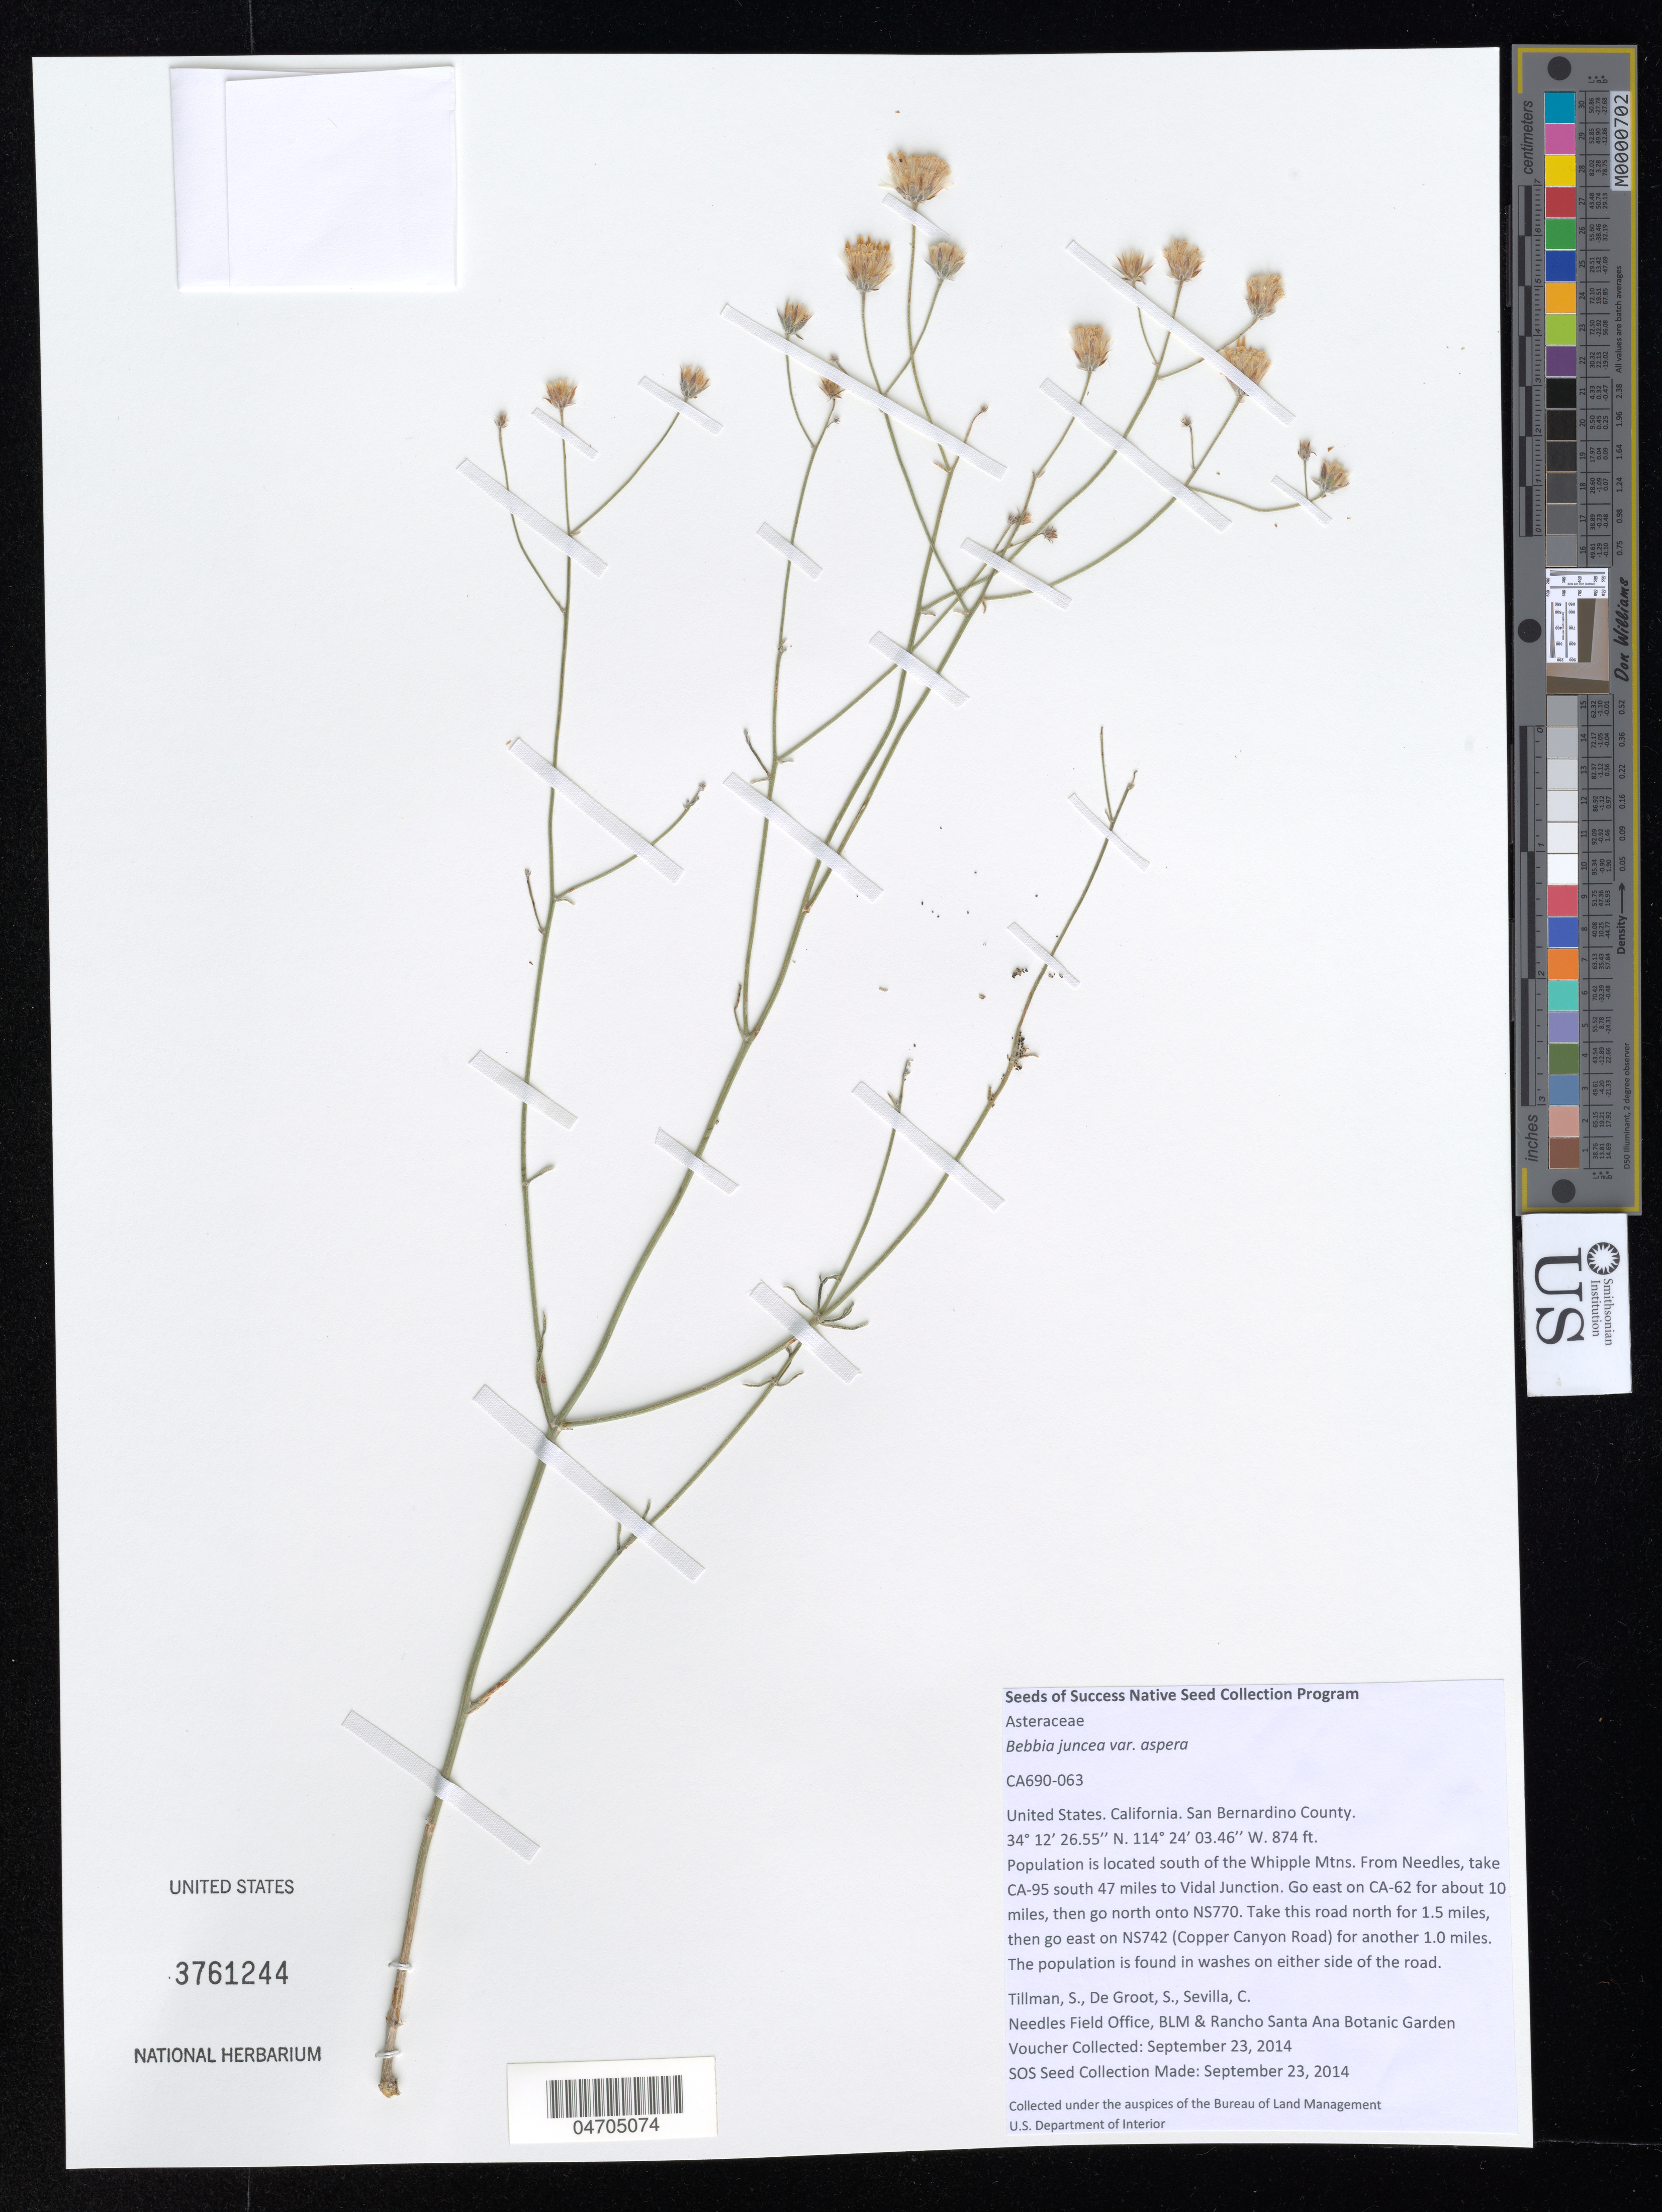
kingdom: Plantae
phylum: Tracheophyta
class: Magnoliopsida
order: Asterales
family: Asteraceae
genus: Bebbia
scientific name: Bebbia juncea var. aspera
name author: Greene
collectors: S. Tillman, S. De Groot & C. Sevilla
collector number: CA690-063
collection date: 2014-09-23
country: United States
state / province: California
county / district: San Bernardino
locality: San Bernardino County. Population is located south of the Whipple Mtns. From Needles, take CA-95 south 47 miles to Vidal Junction. Go east on CA-62 for about 10 miles, then go north onto NS770. Take this road north for 1.5 miles, then go east on NS742 (Copper Canyon Road) for another 1.0 miles. The population is found in washes on either side of the road.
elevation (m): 266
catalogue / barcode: US 3761244